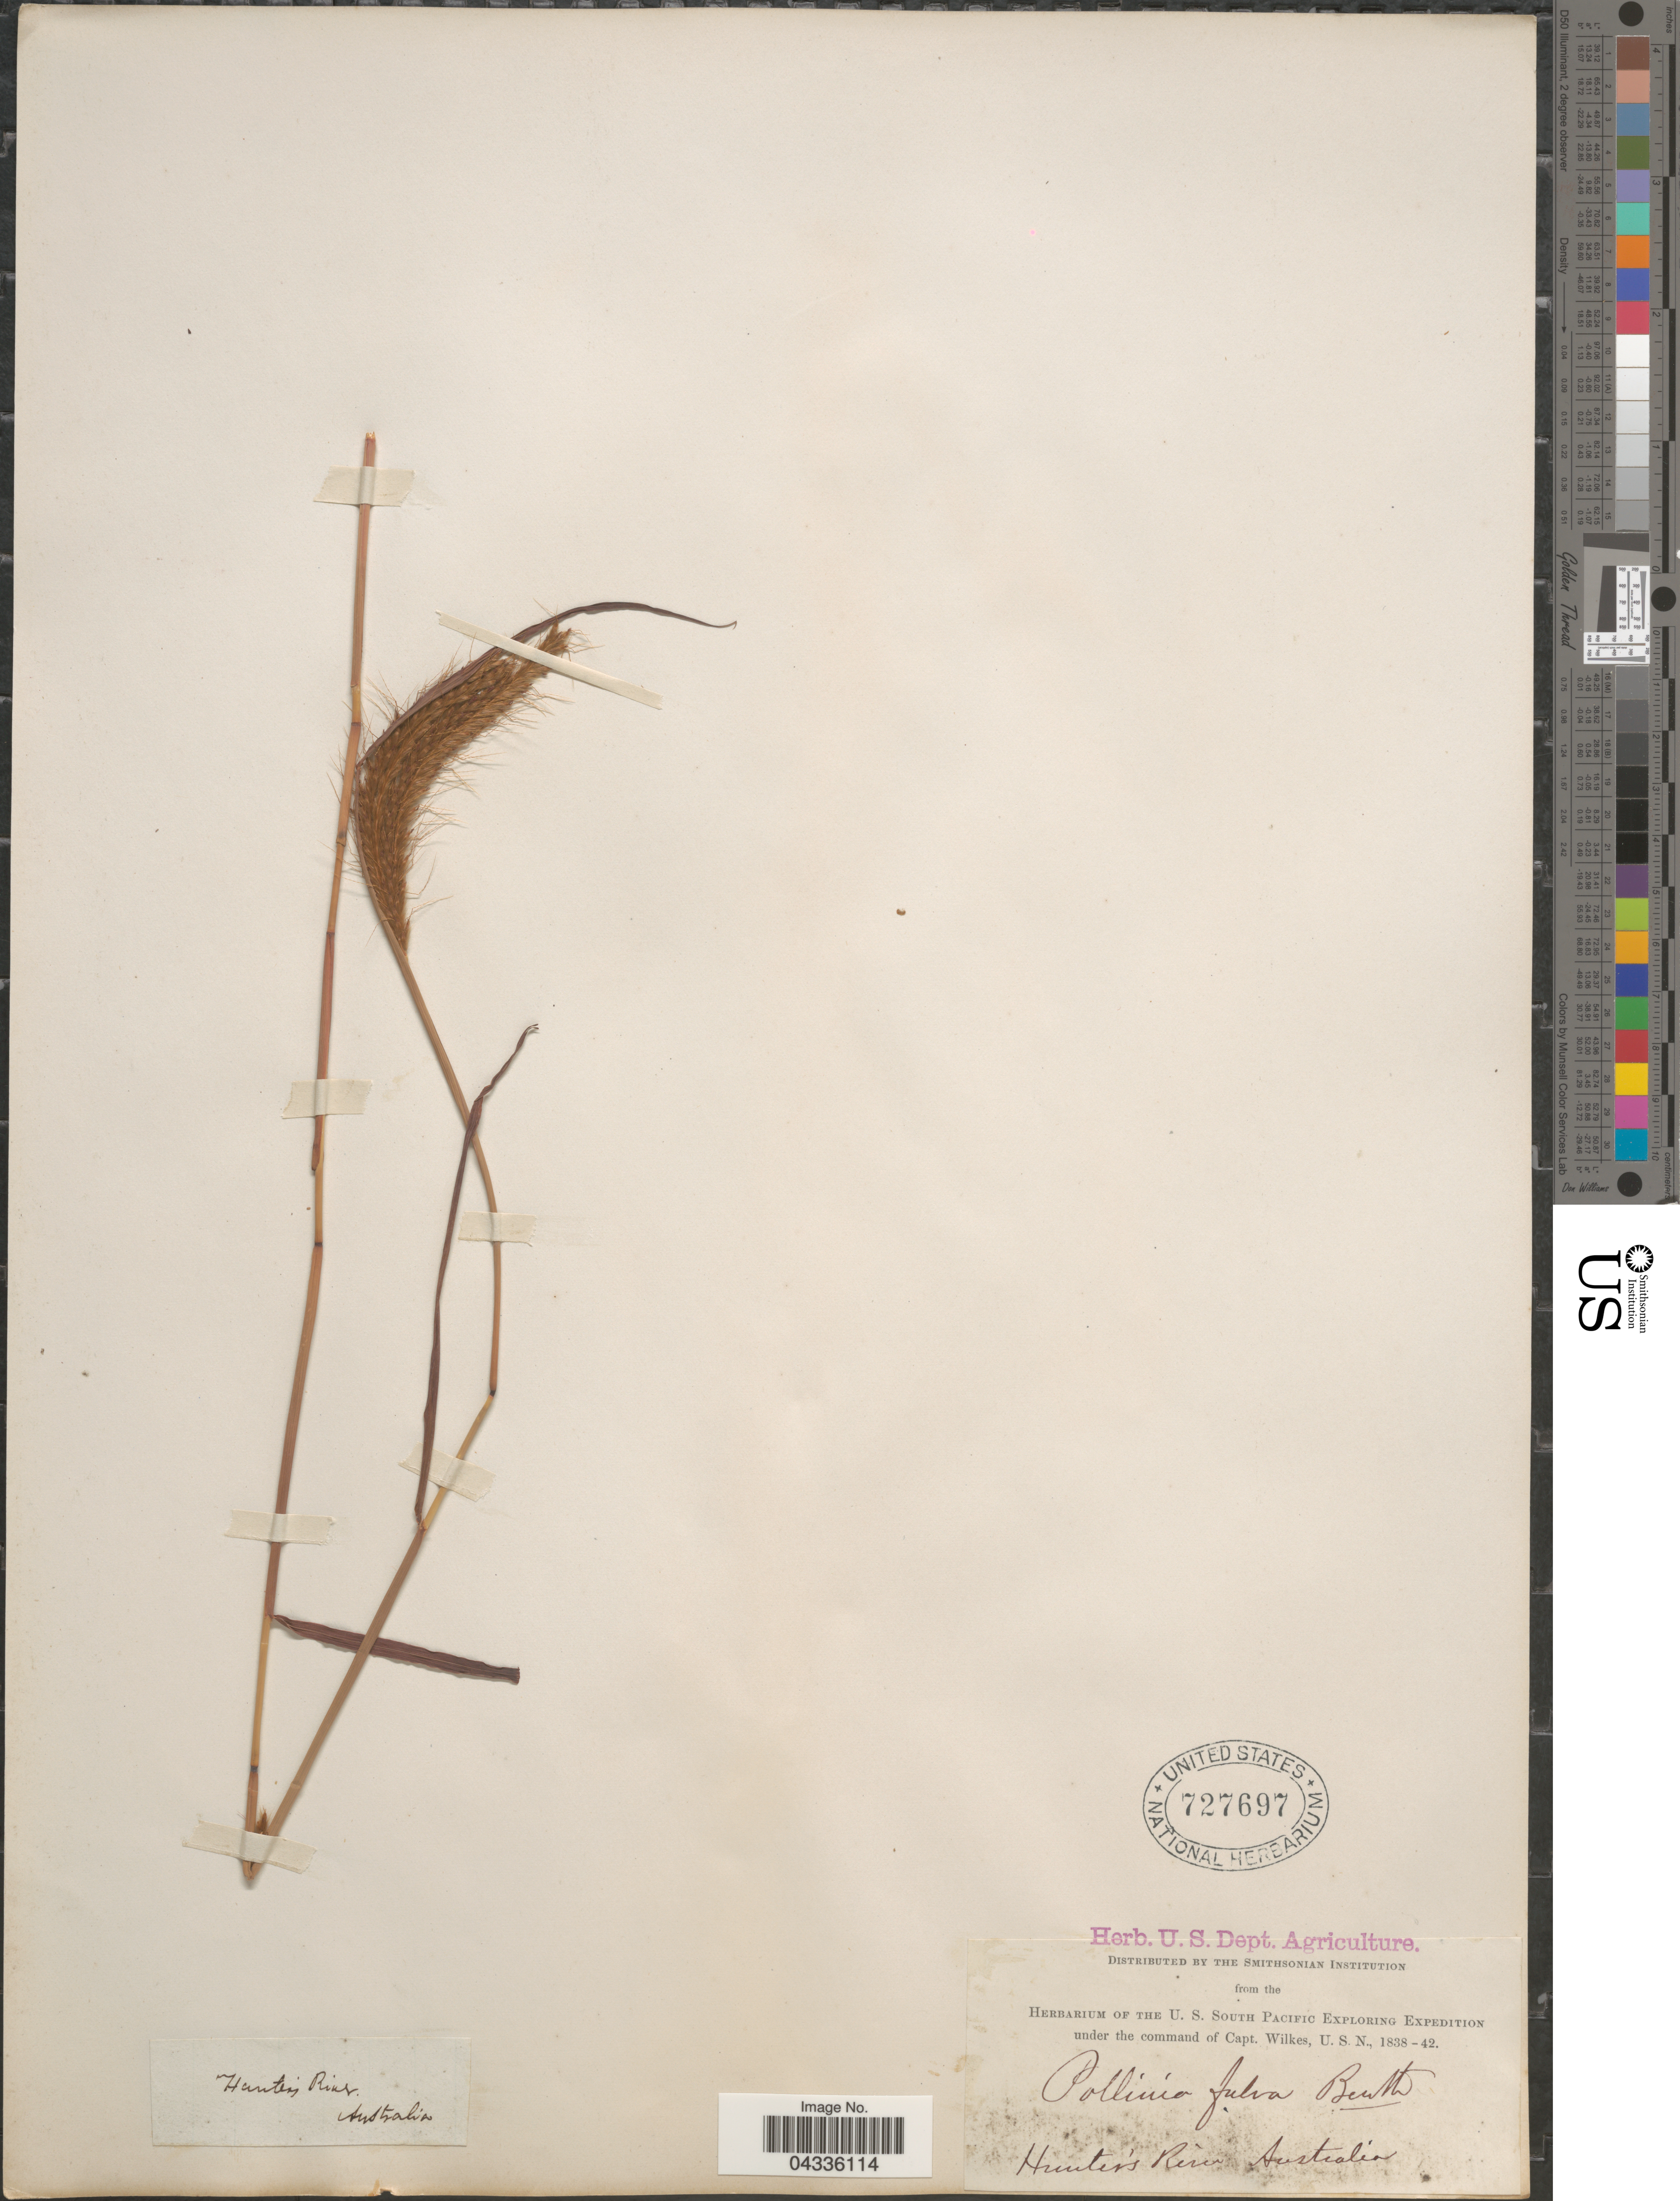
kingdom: Plantae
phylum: Tracheophyta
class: Liliopsida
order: Poales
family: Poaceae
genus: Eulalia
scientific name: Eulalia aurea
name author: (Bory) Kunth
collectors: Wilkes Explor. Exped.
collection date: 1838/1842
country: Australia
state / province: New South Wales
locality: U.S. South Pacific Exploring Expedition. Hunter's River.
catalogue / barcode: US 727697